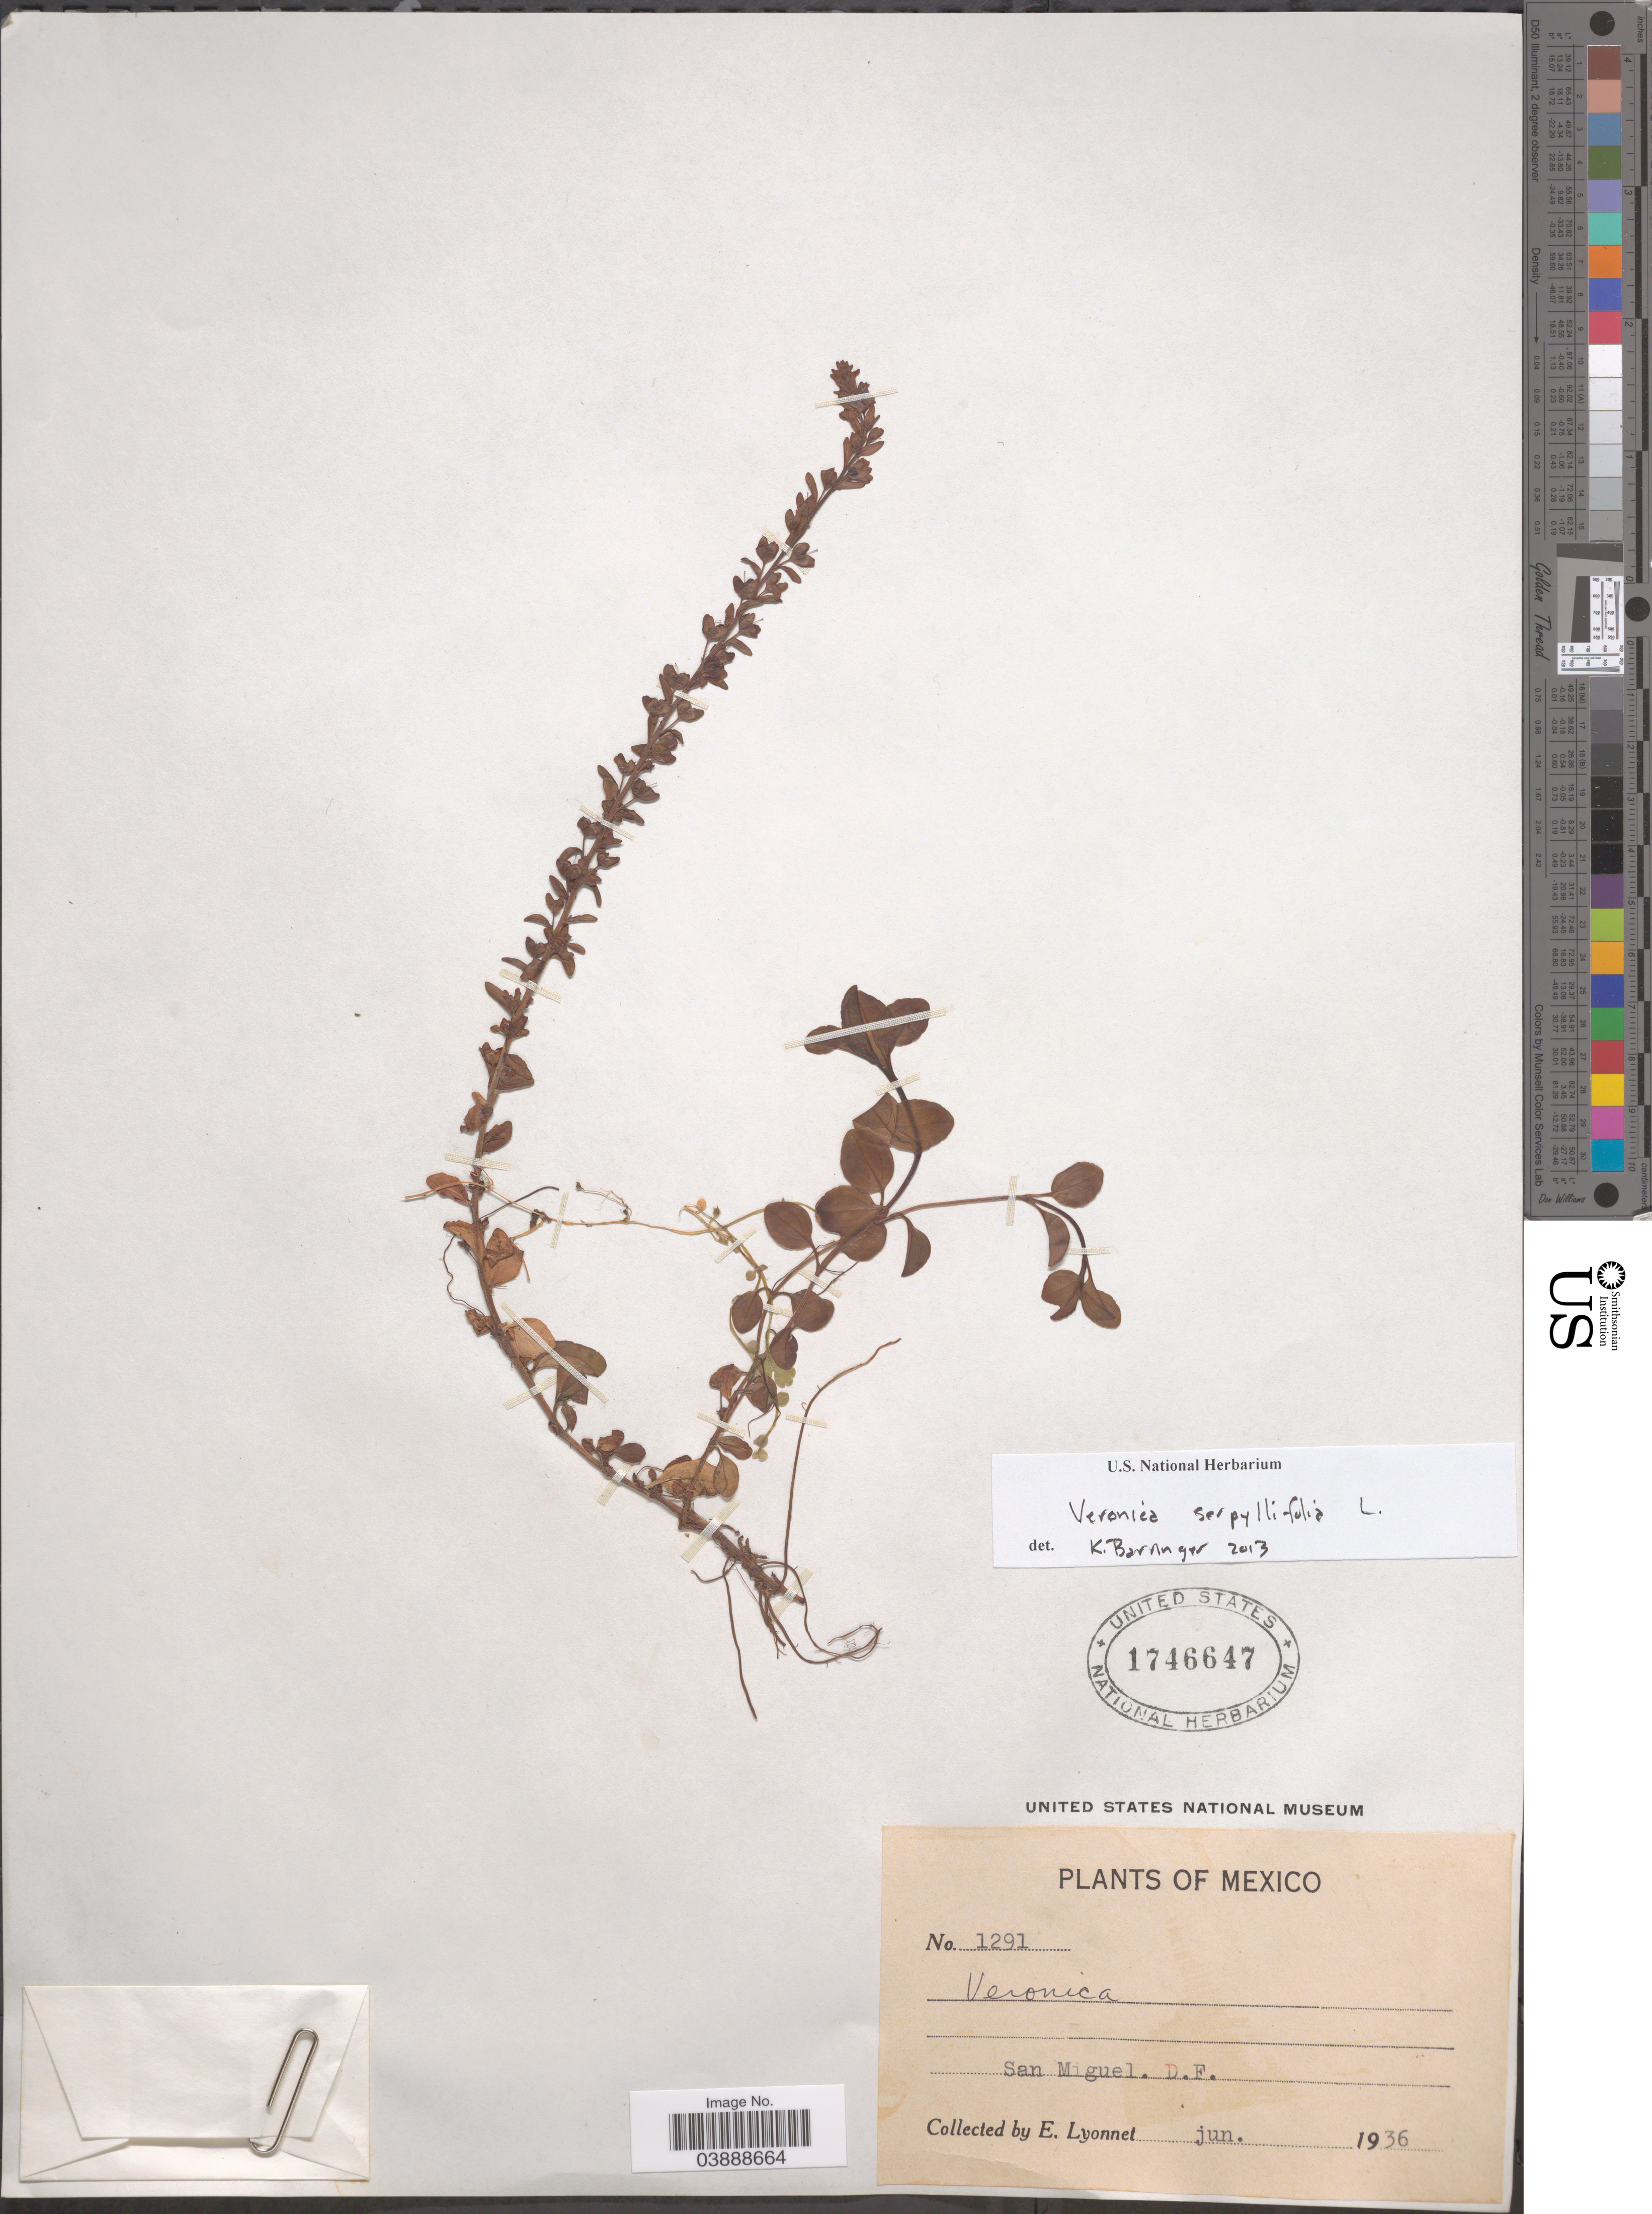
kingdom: Plantae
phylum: Tracheophyta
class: Magnoliopsida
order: Lamiales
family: Plantaginaceae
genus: Veronica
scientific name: Veronica serpyllifolia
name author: L.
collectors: E. Lyonnet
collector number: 1291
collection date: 1936-06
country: Mexico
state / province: Distrito Federal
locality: San Miguel.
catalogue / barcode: US 1746647